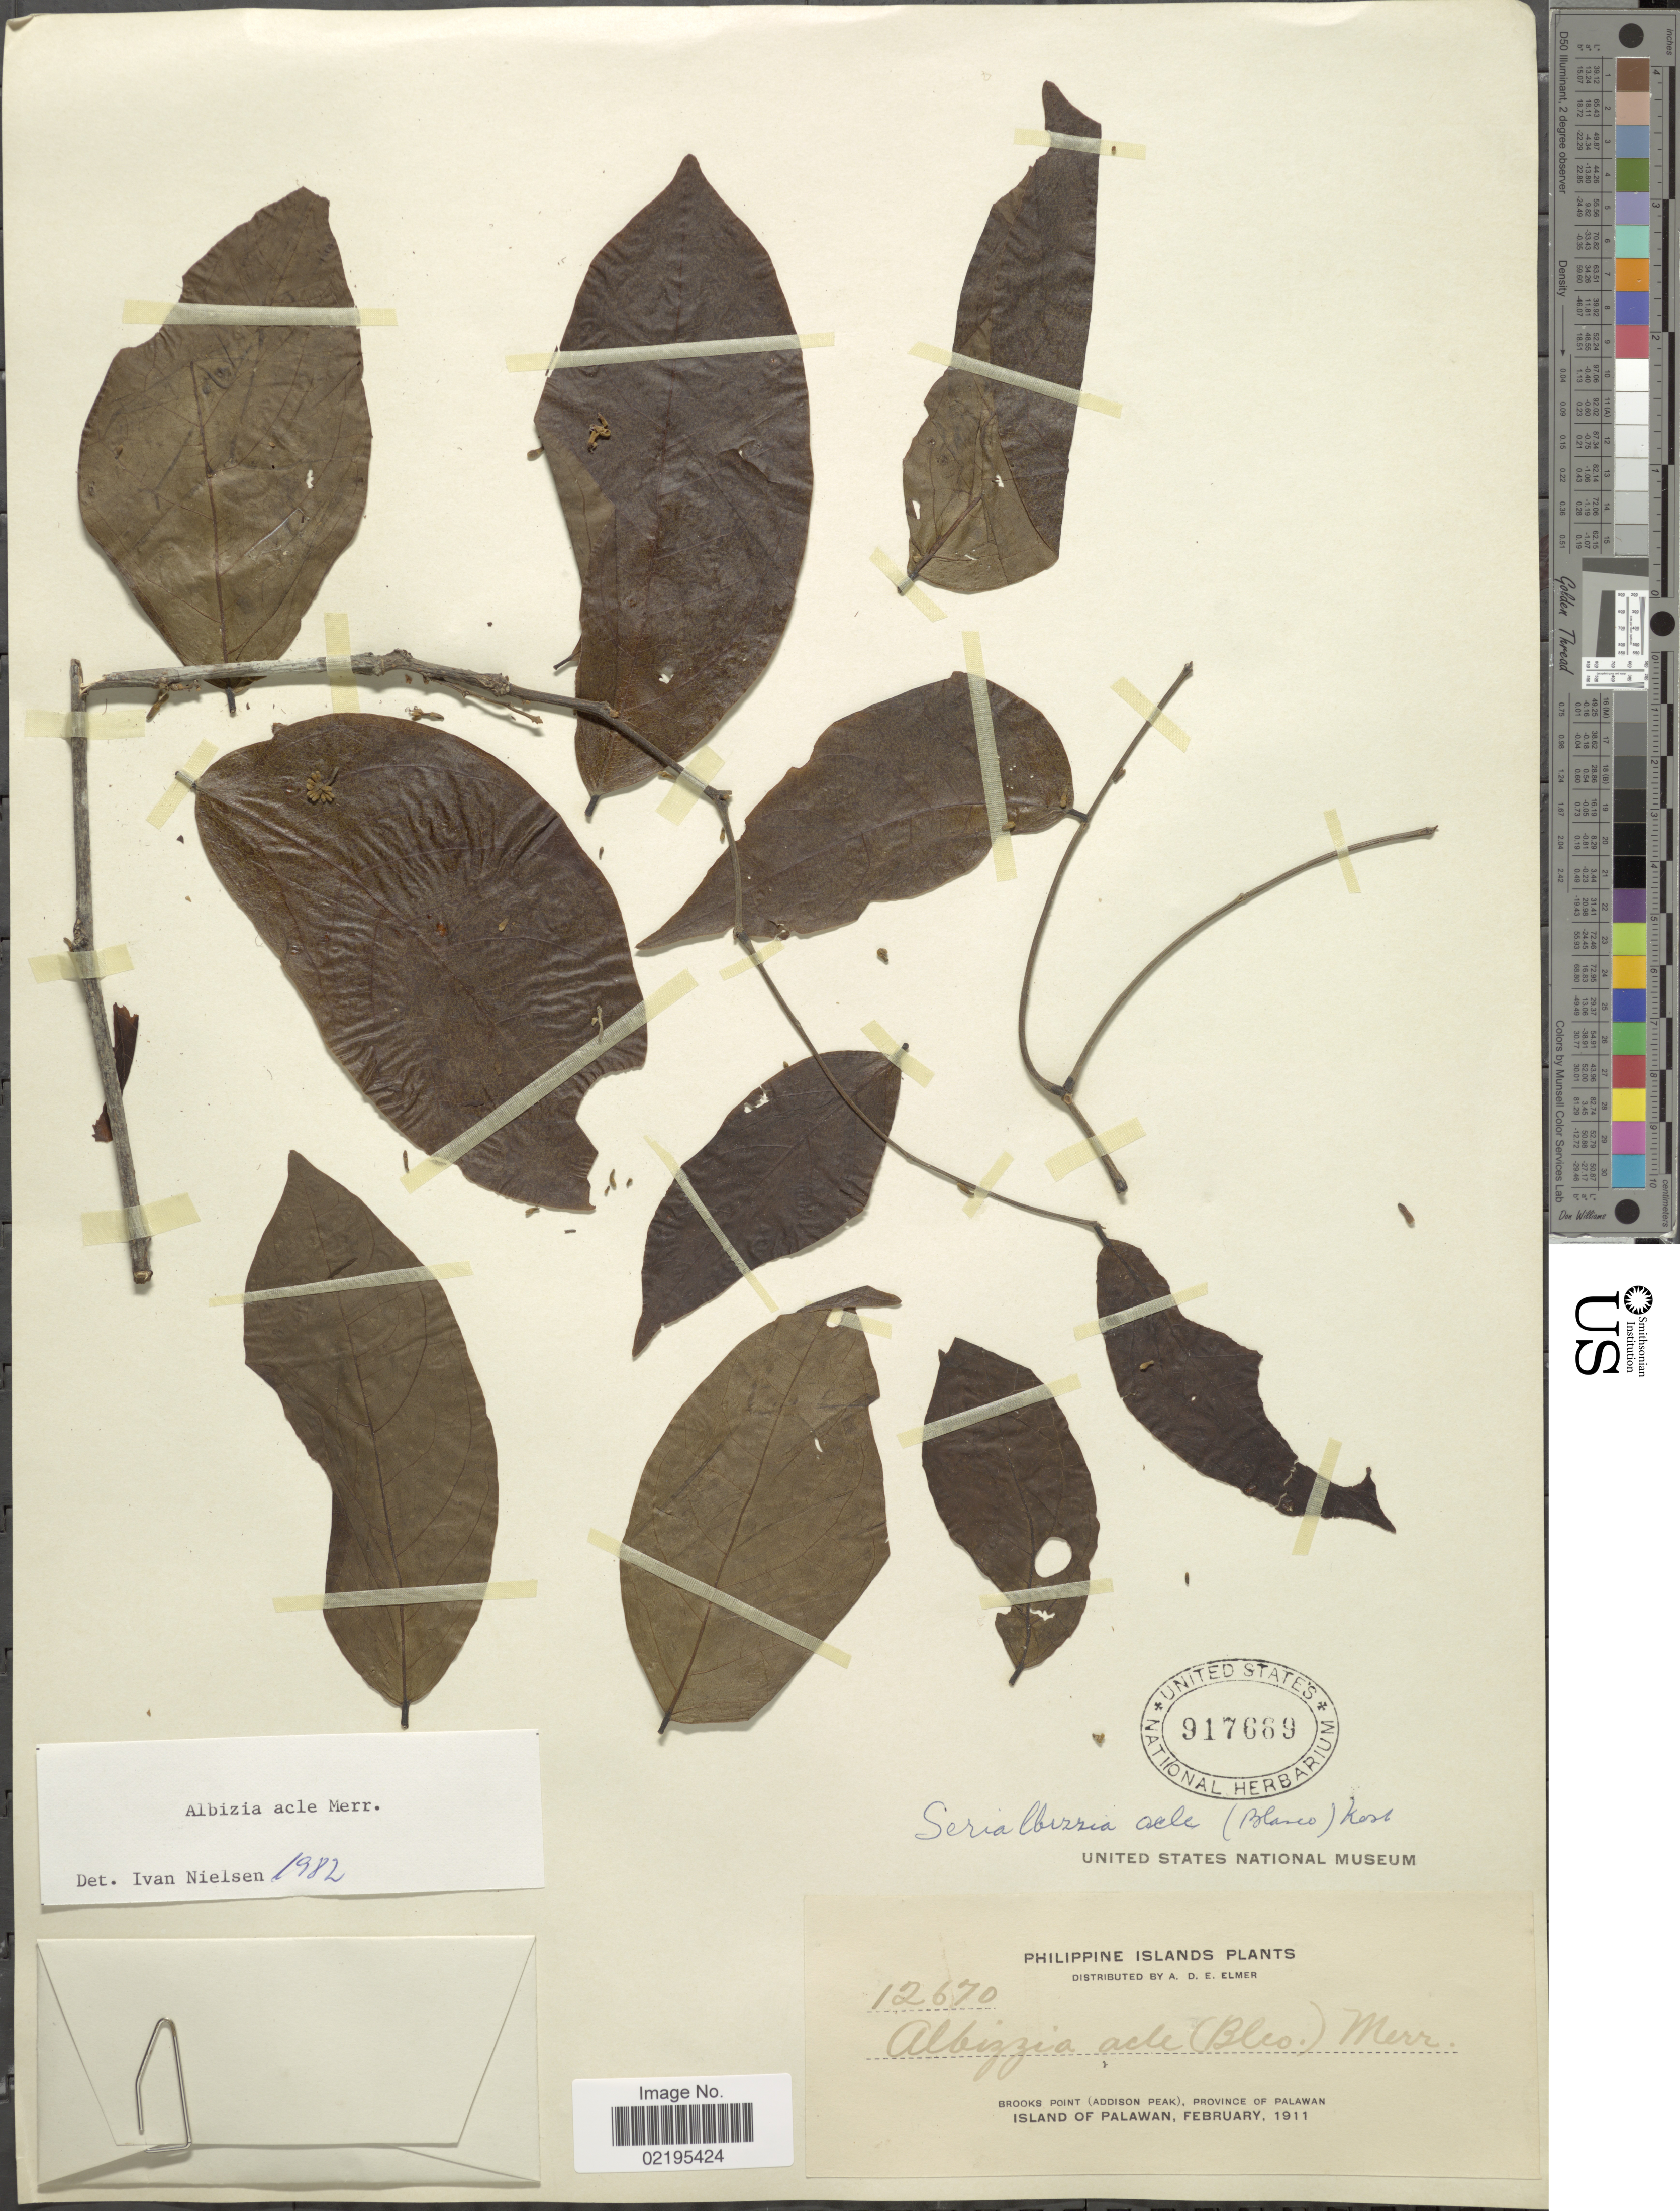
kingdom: Plantae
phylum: Tracheophyta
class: Magnoliopsida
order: Fabales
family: Fabaceae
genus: Albizia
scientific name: Albizia acle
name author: (Blanco) Merr.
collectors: A. D. E. Elmer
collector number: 12670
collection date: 1911-02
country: Philippines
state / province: Mimaropa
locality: Brooks Point (Addison Peak), Province of Palawan, Island of Palawan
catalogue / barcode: US 917669